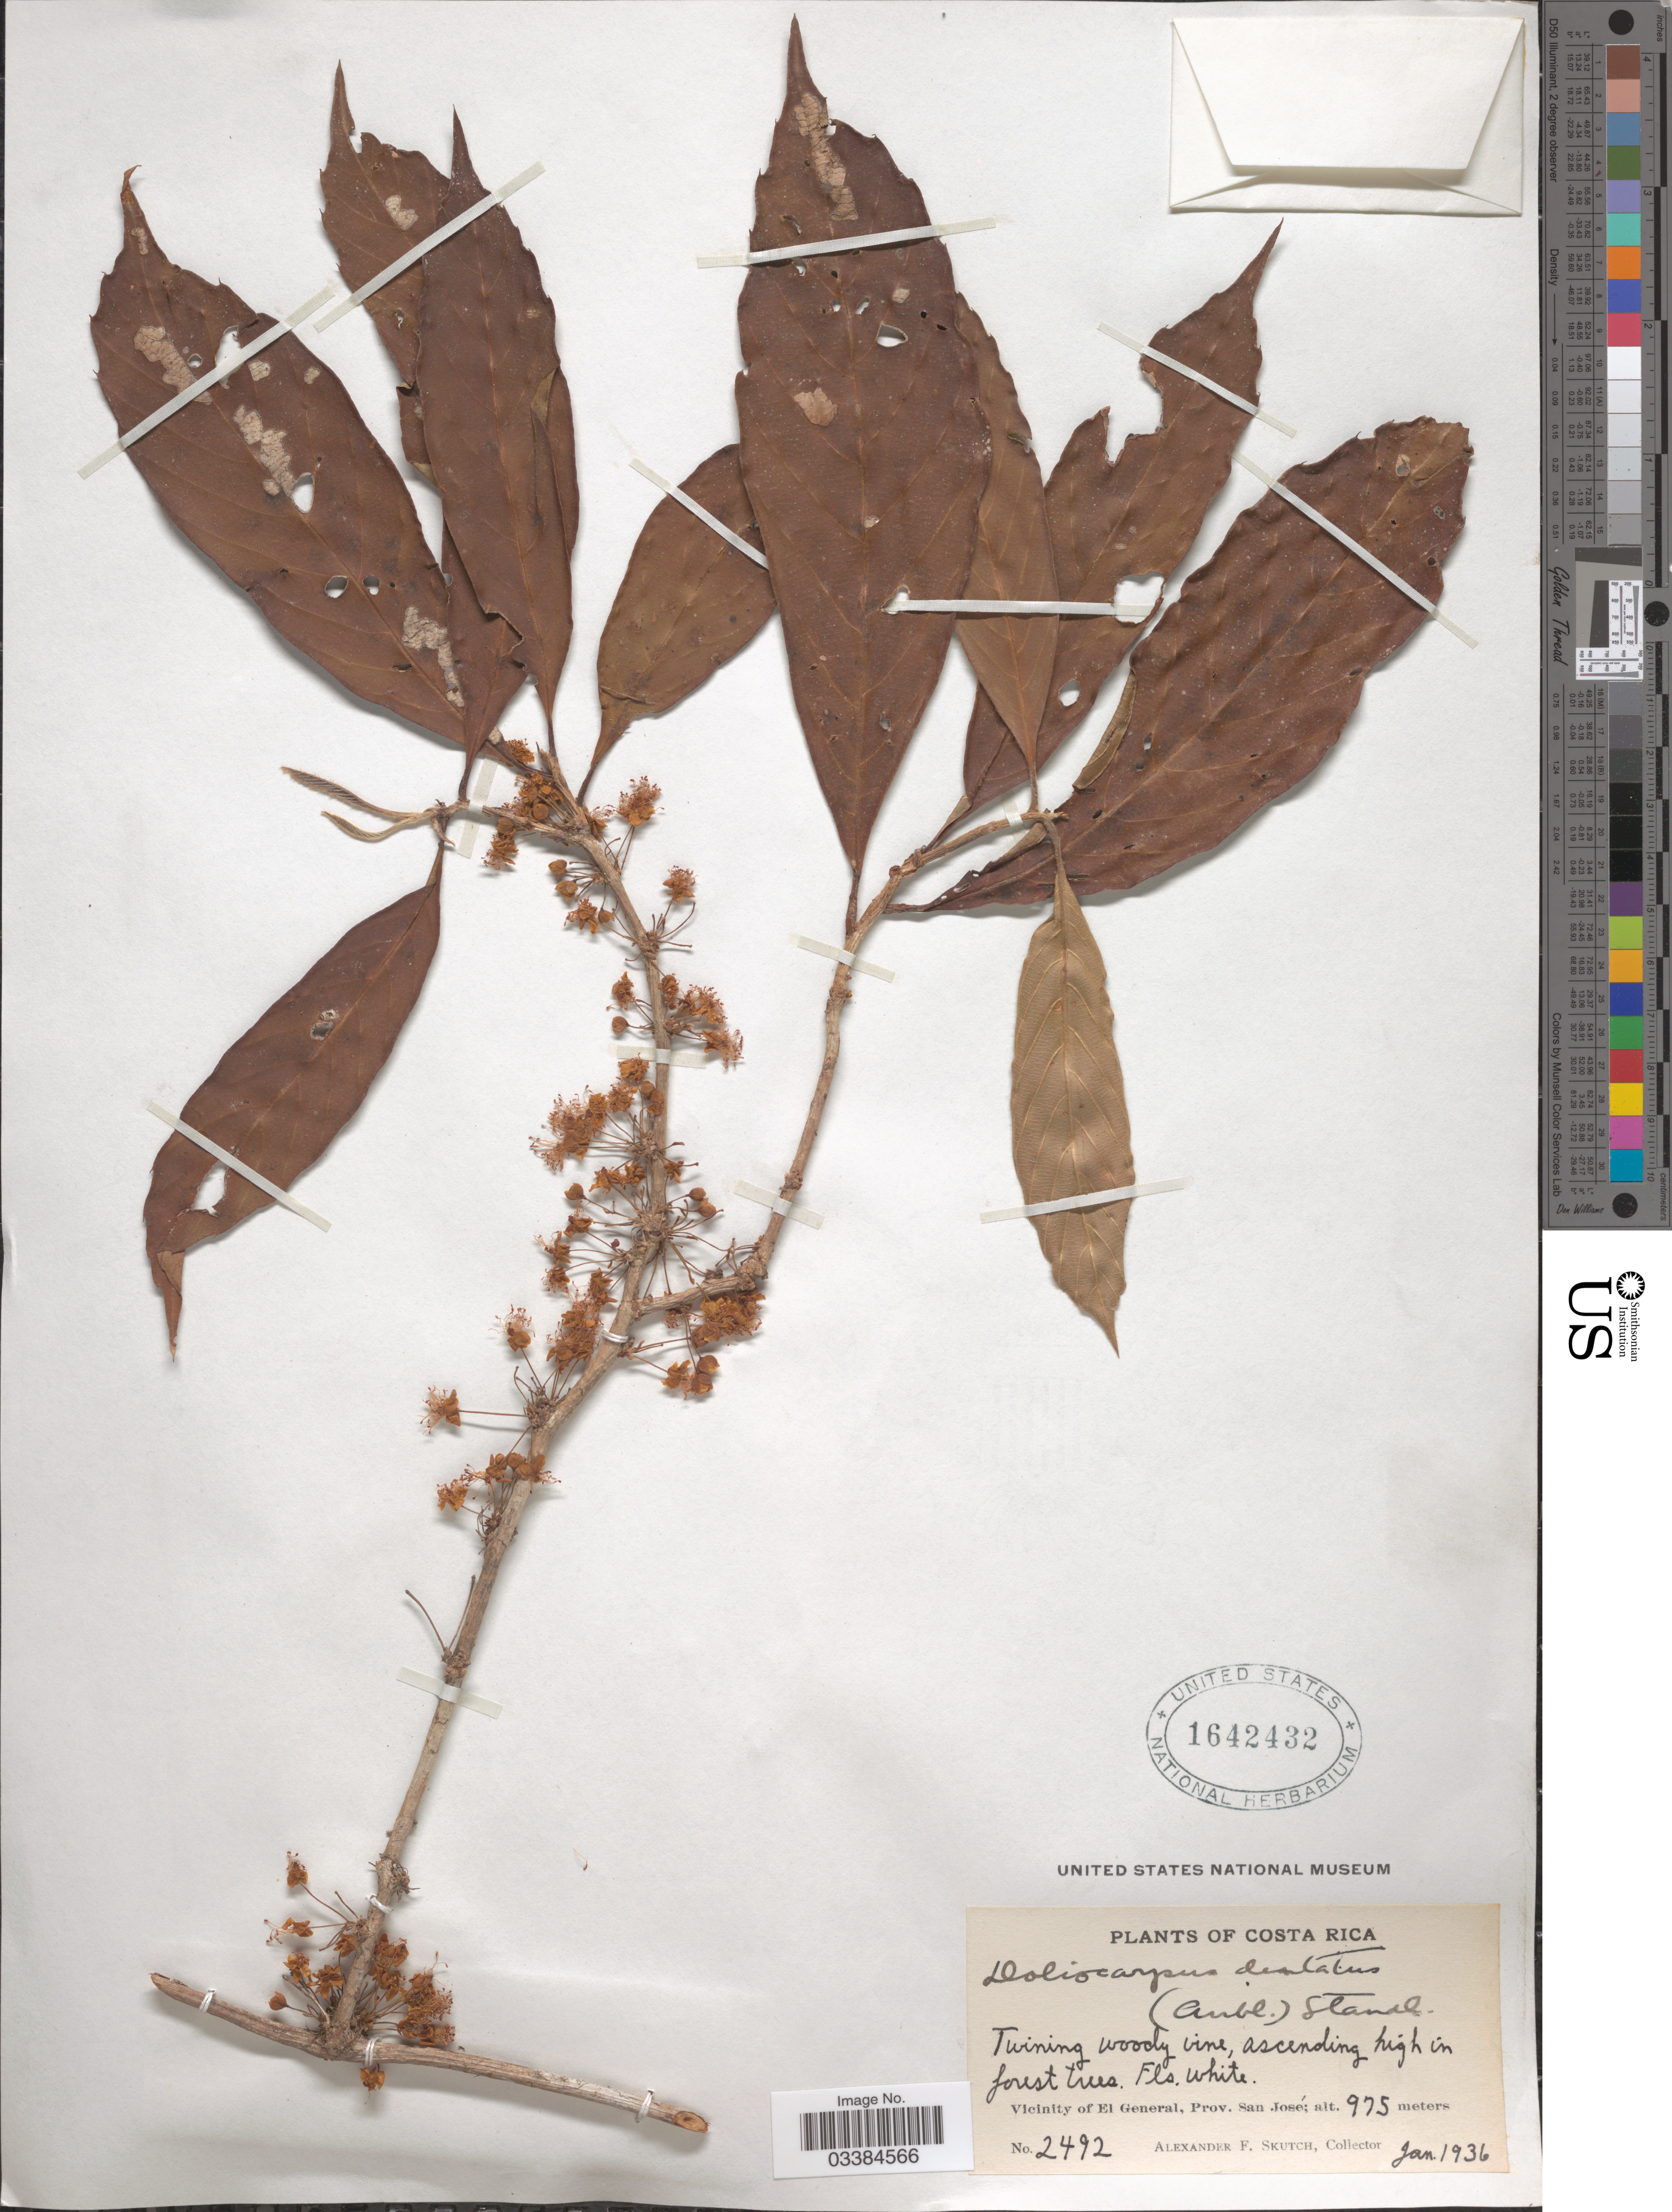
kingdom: Plantae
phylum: Tracheophyta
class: Magnoliopsida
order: Dilleniales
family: Dilleniaceae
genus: Doliocarpus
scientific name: Doliocarpus dentatus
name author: (Aubl.) Standl.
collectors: A. F. Skutch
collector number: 2492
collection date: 1936-01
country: Costa Rica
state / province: San José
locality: Vicinity of El General.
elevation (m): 975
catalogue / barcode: US 1642432